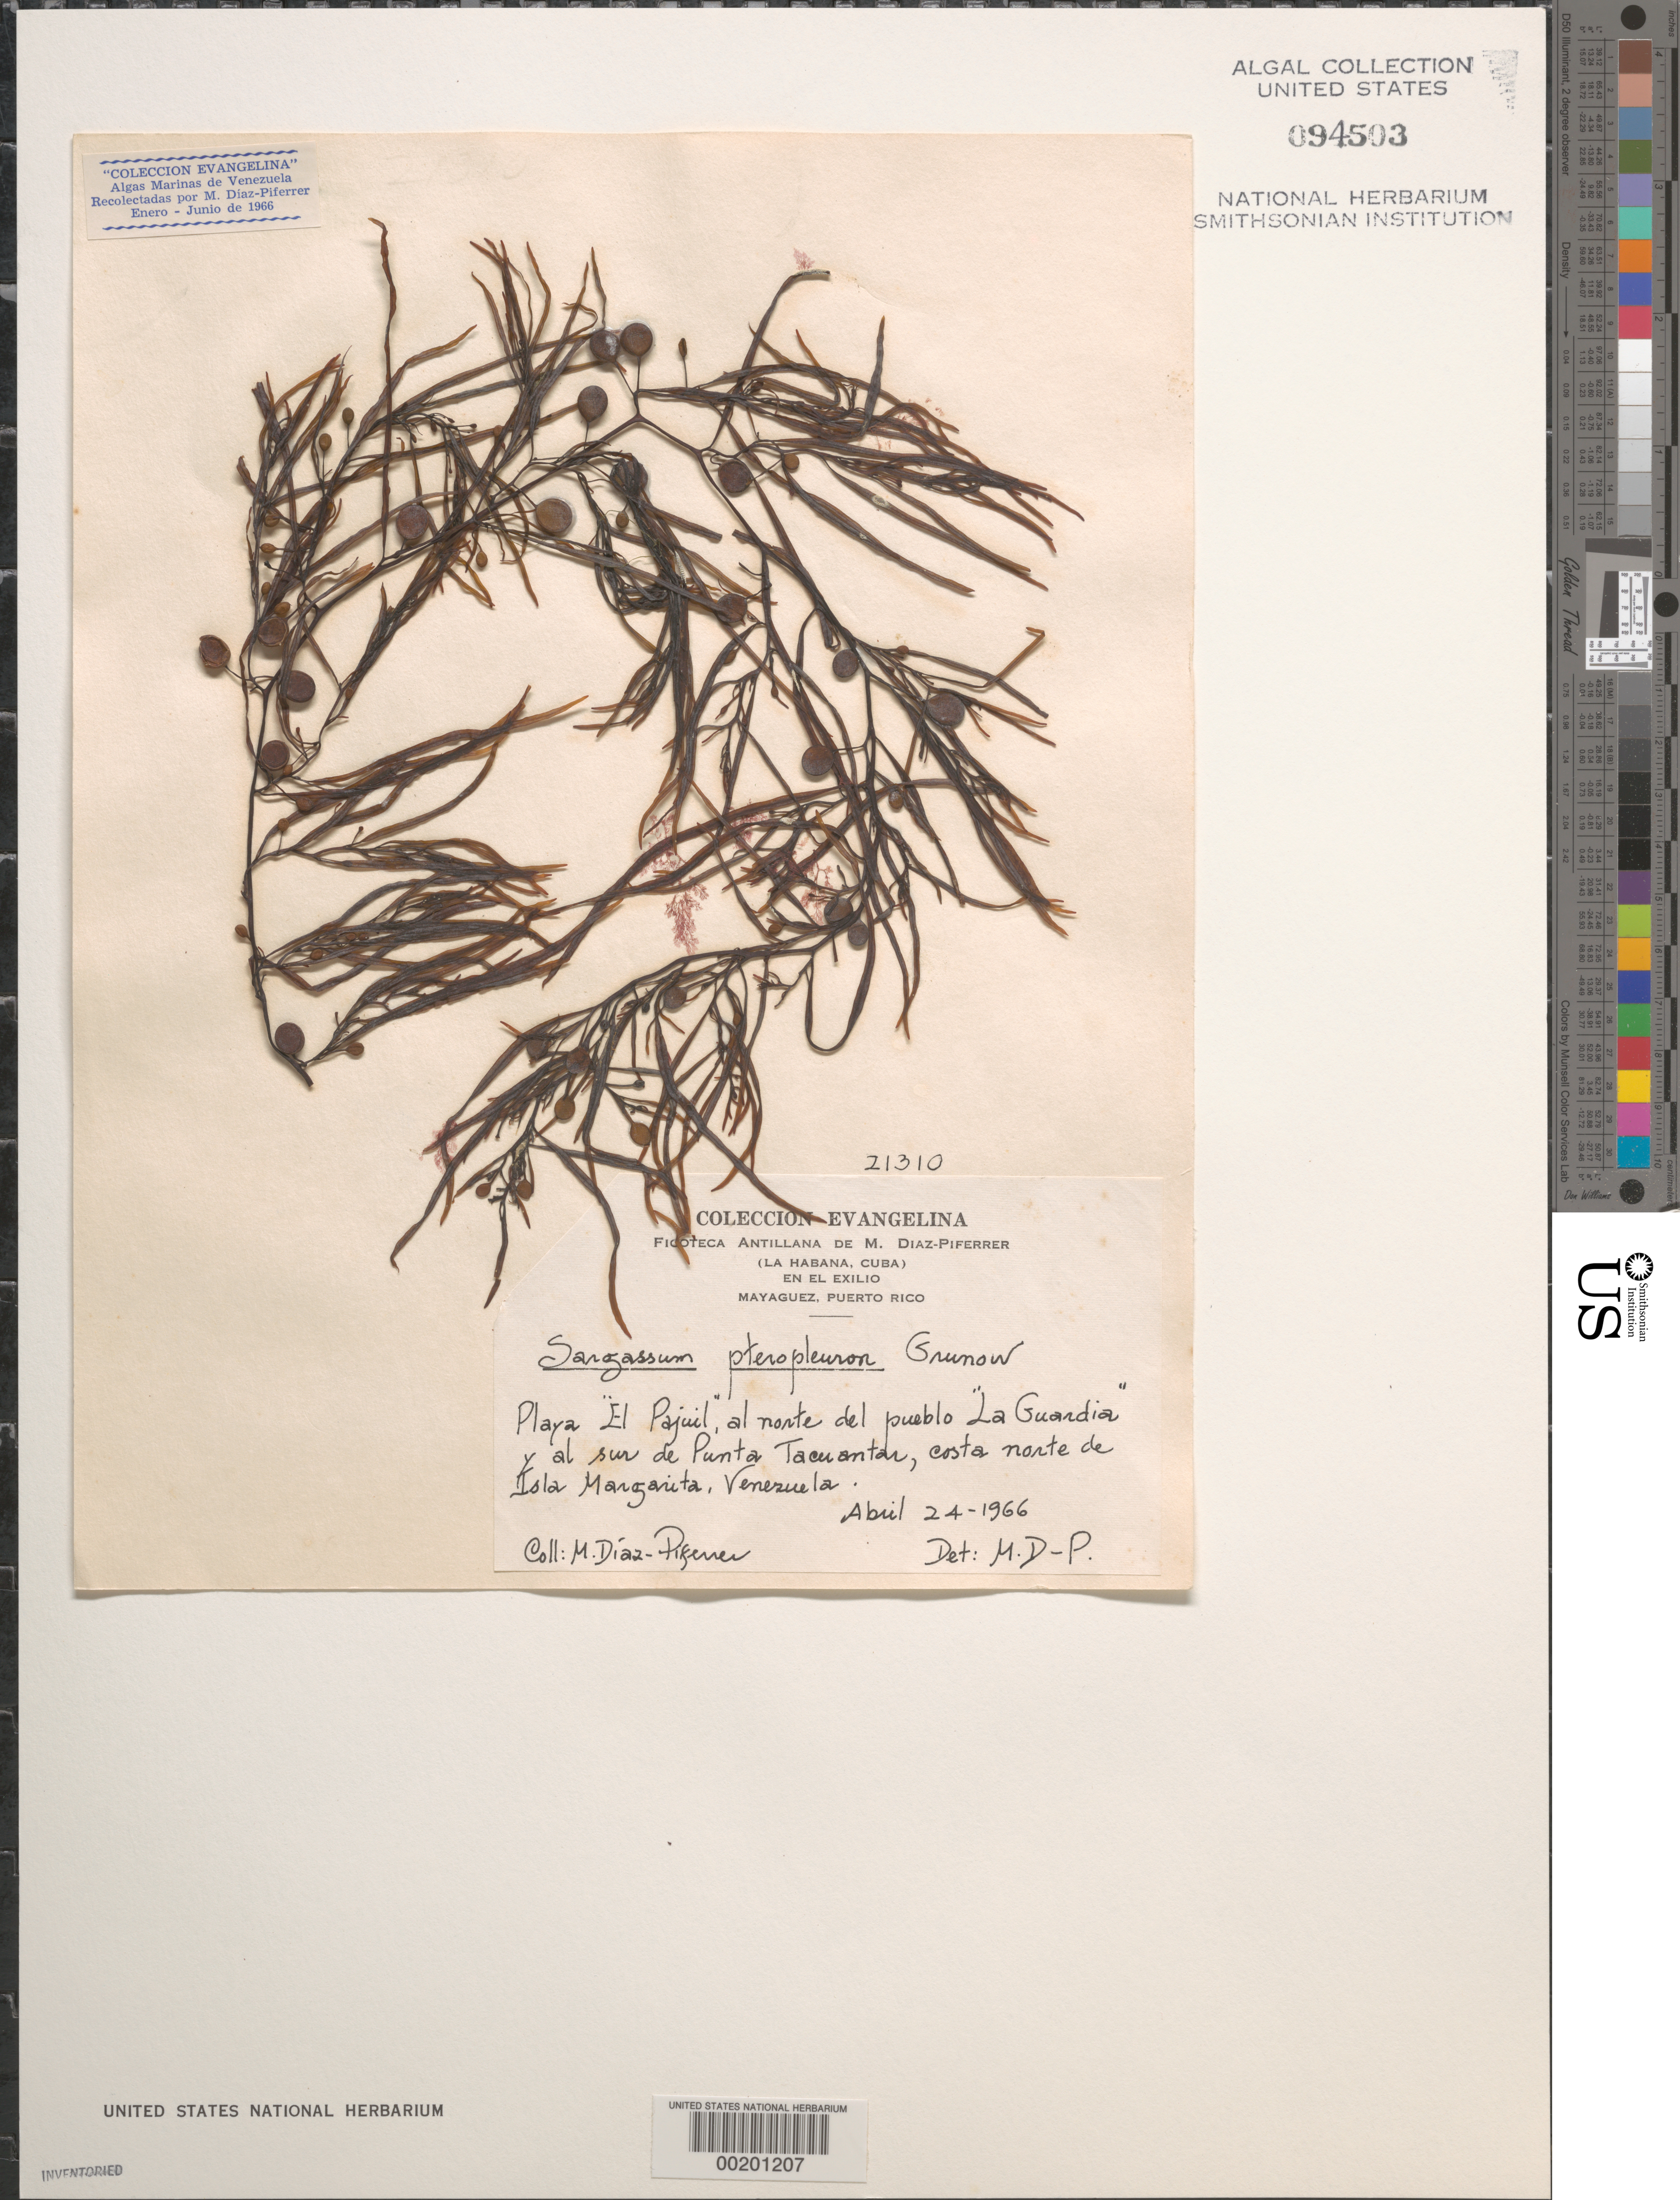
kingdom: Chromista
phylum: Ochrophyta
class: Phaeophyceae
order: Fucales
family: Sargassaceae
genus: Sargassum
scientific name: Sargassum pteropleuron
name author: Grunow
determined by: Diaz-Piferrer, M.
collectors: M. Diaz-Piferrer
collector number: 21310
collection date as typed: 24 Apr 1966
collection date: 1966-04-24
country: Venezuela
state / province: Nueva Esparta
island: Margarita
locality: Playa El Pajuil, north of La Guardia and south of Punta Tacuantar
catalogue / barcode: US 94503